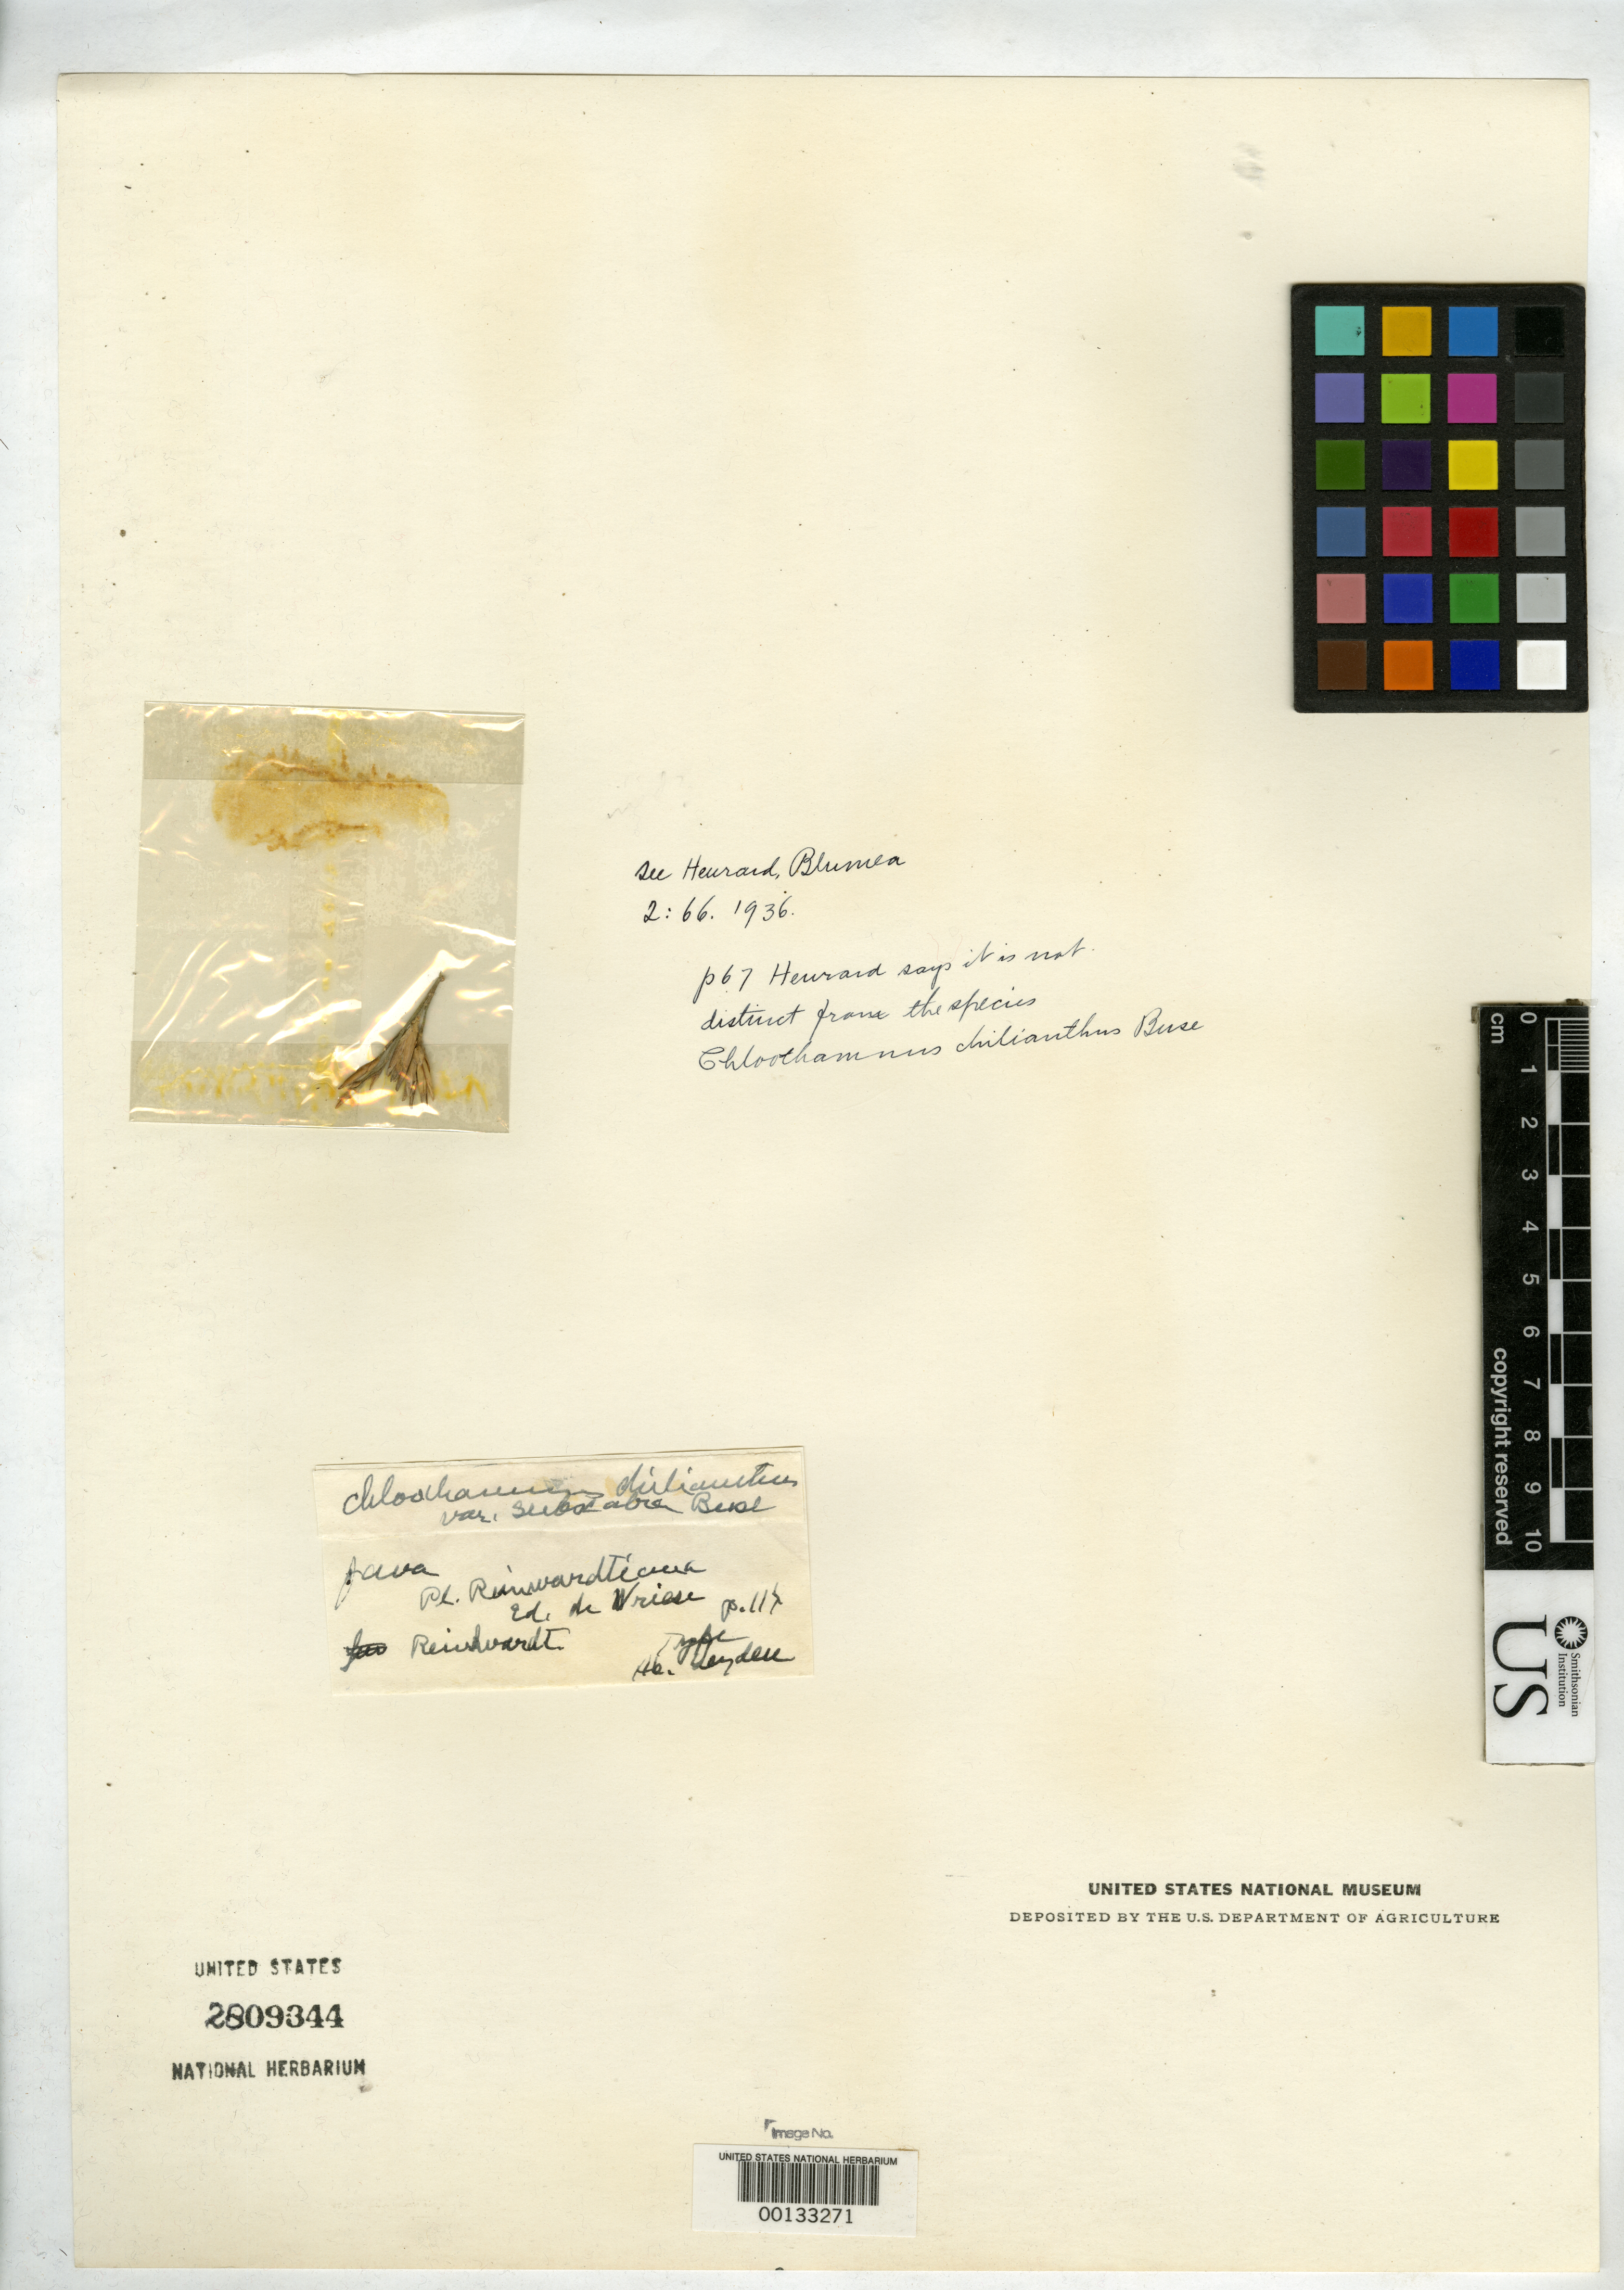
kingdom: Plantae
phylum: Tracheophyta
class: Liliopsida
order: Poales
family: Poaceae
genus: Chloothamnus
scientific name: Chloothamnus chilianthus var. subscabra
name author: Büse in de Vriese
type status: Type Material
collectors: K. Reinwardt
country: Indonesia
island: Java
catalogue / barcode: US 2809344